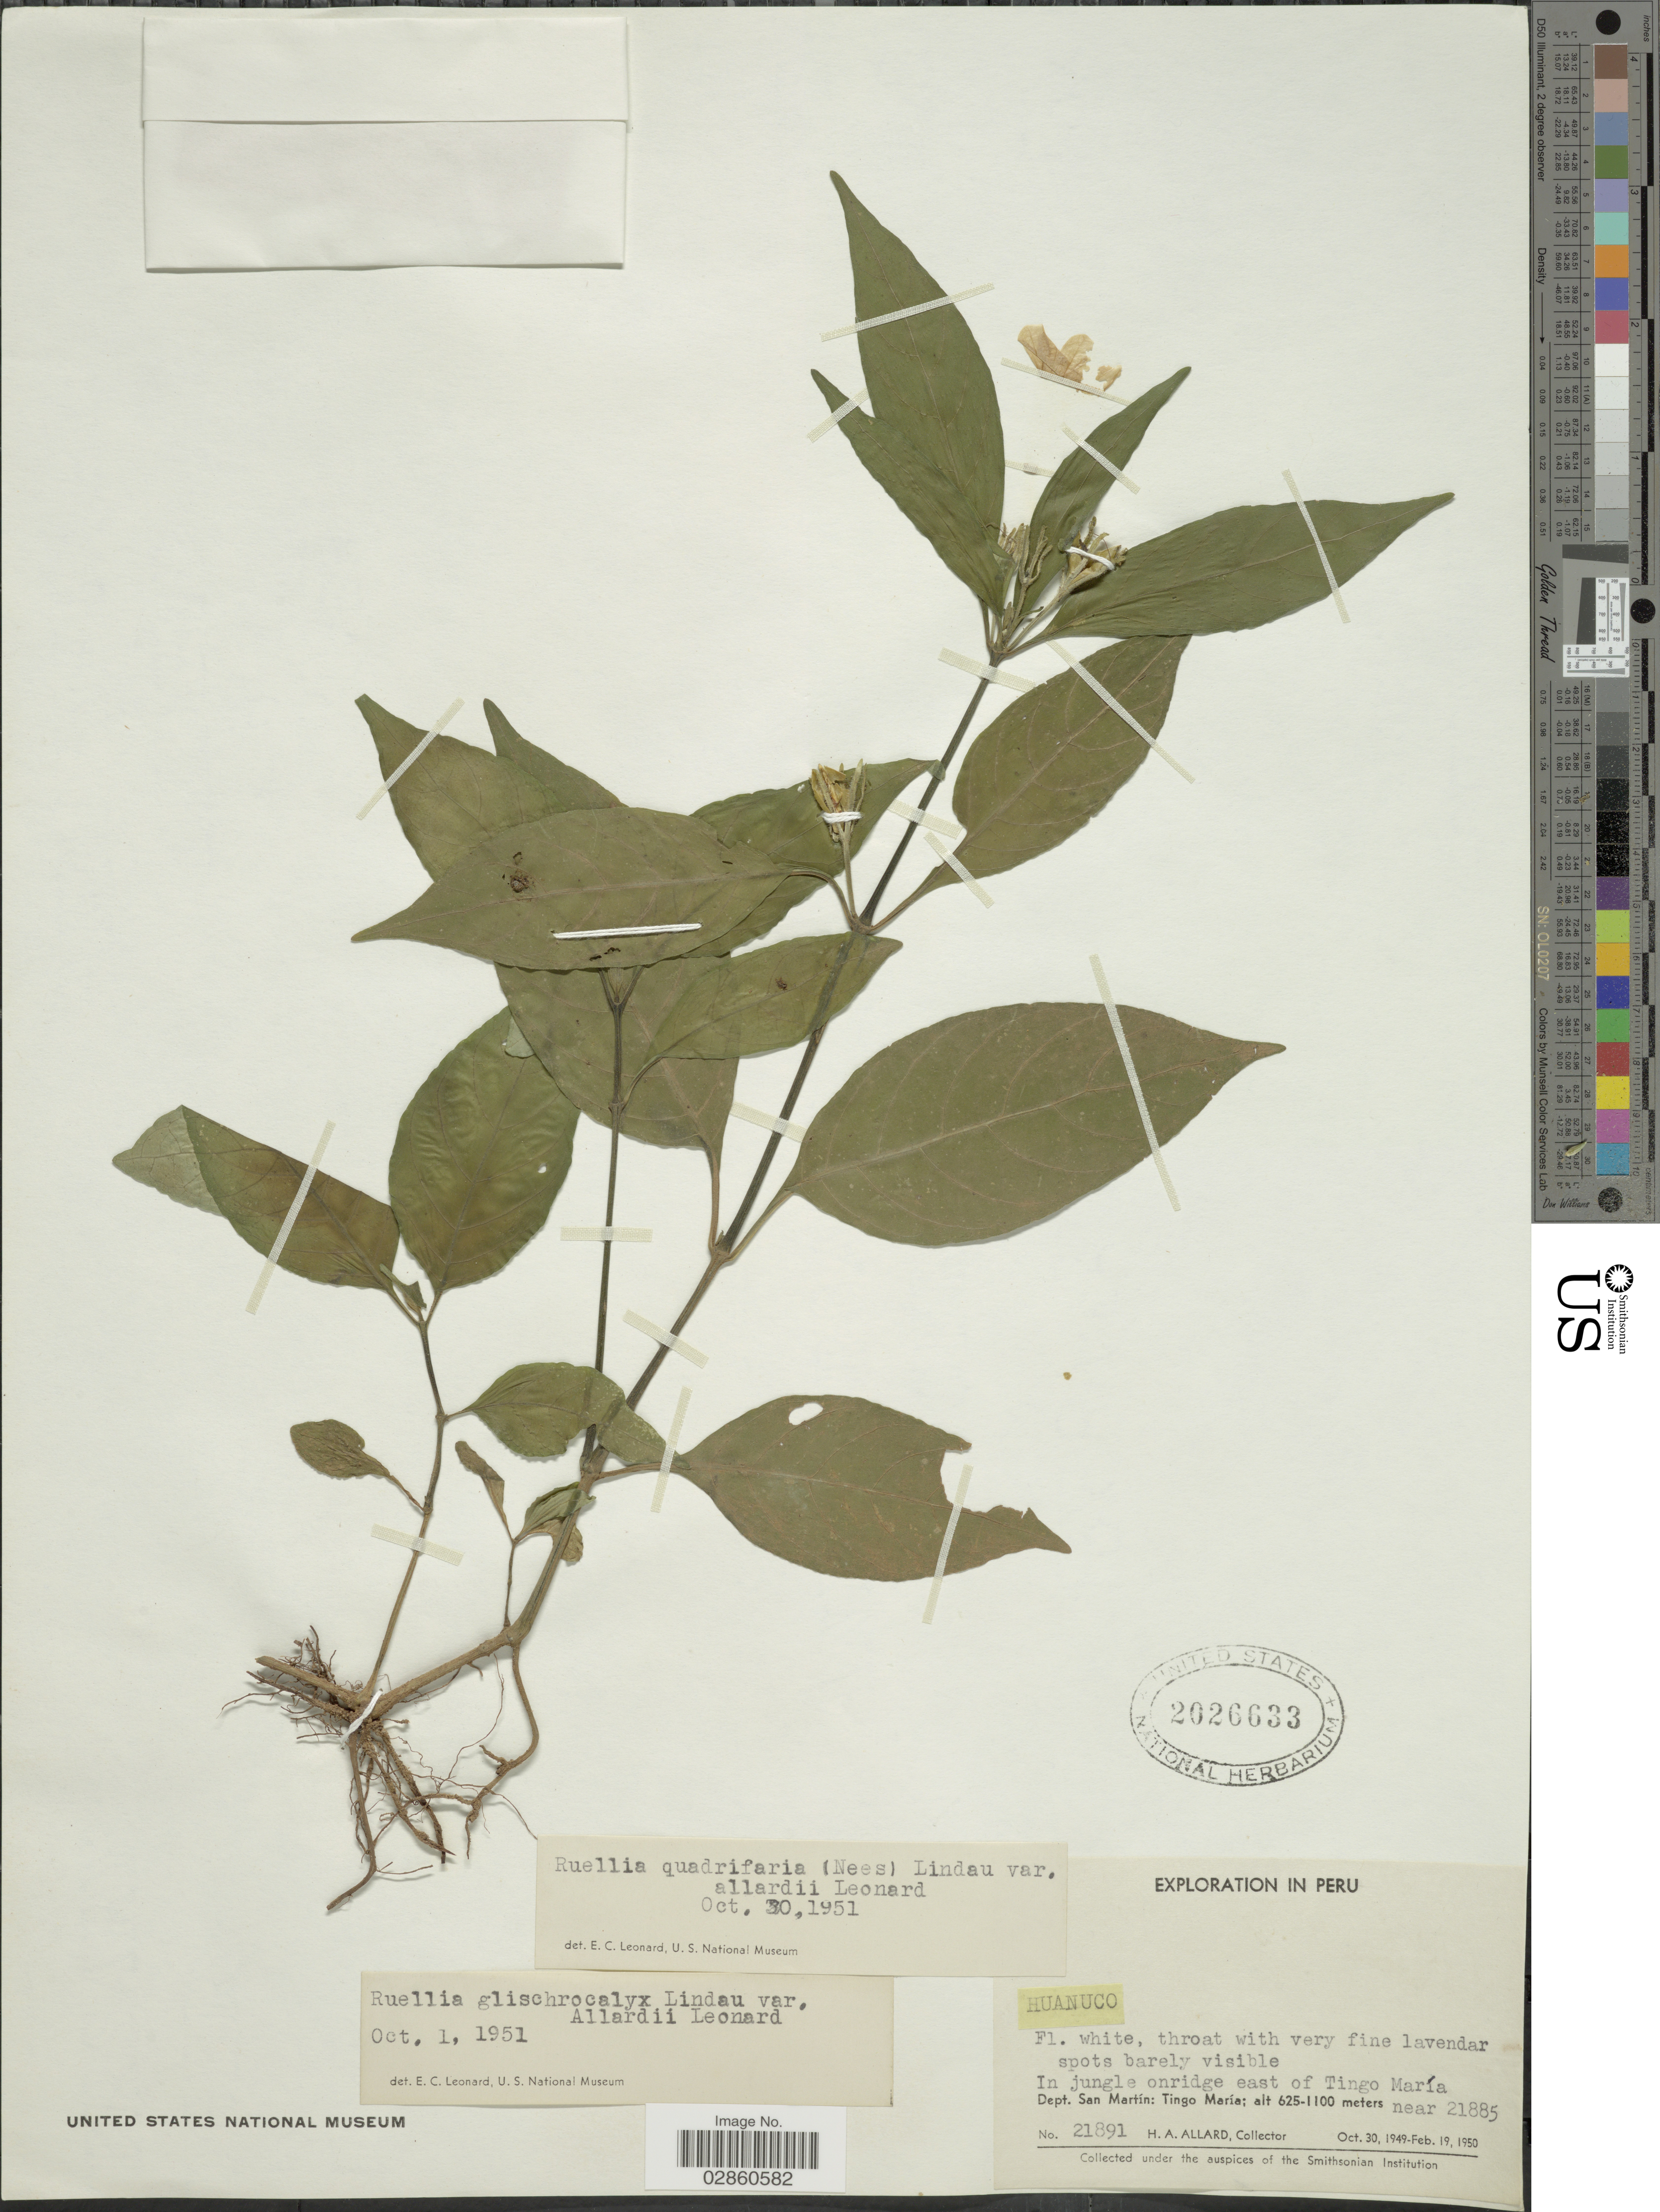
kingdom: Plantae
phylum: Tracheophyta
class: Magnoliopsida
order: Lamiales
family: Acanthaceae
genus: Ruellia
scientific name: Ruellia glischrocalyx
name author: Lindau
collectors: H. A. Allard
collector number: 21891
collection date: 1949-10-30/1950-02-19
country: Peru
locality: Huanuco. In jungle on ridge east of Tingo María near 21885. Dept. San Martín: Tingo María.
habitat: in jungle on ridge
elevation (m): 625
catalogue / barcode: US 2026633